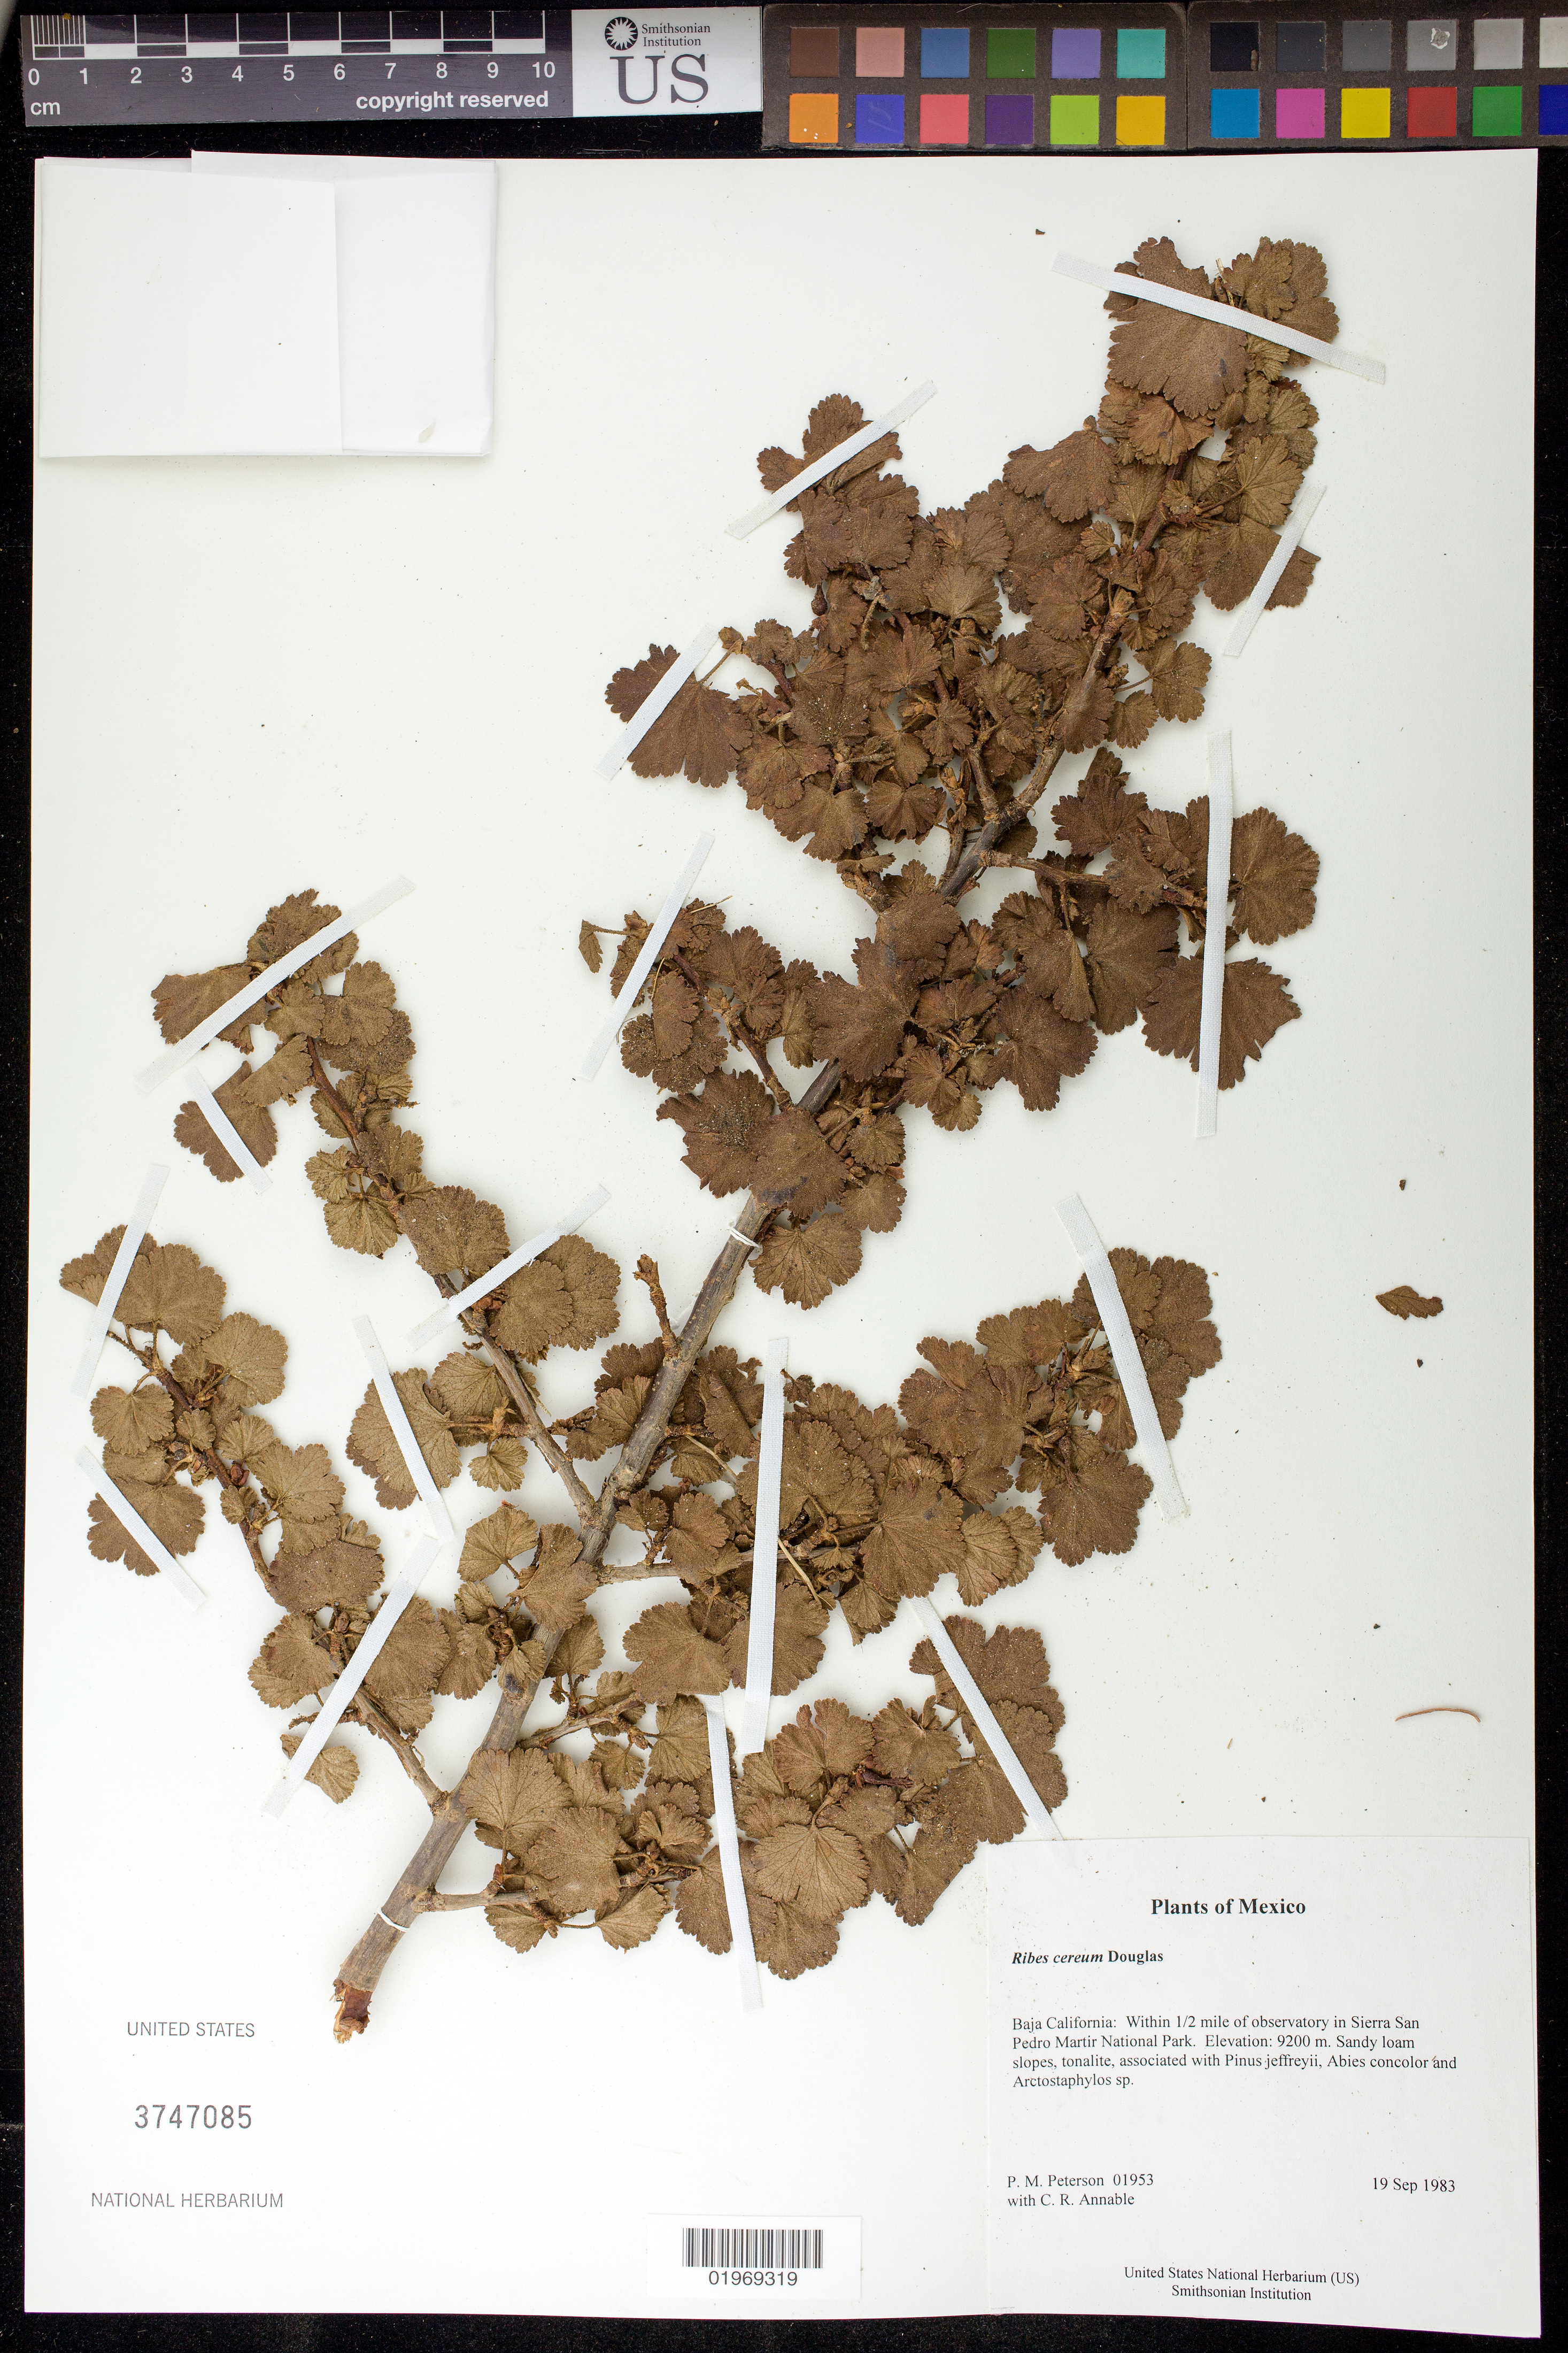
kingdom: Plantae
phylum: Tracheophyta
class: Magnoliopsida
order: Saxifragales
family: Grossulariaceae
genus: Ribes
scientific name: Ribes cereum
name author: Douglas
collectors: P. M. Peterson & C. R. Annable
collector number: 01953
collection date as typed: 19 Sep 1983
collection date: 1983-09-19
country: Mexico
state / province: Baja California Norte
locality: Within 1/2 mile of observatory in Sierra San Pedro Martir National Park.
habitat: Sandy loam slopes, tonalite, associated with Pinus jeffreyii, Abies concolor and Arctostaphylos sp.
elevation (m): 9200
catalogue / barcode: US 3747085